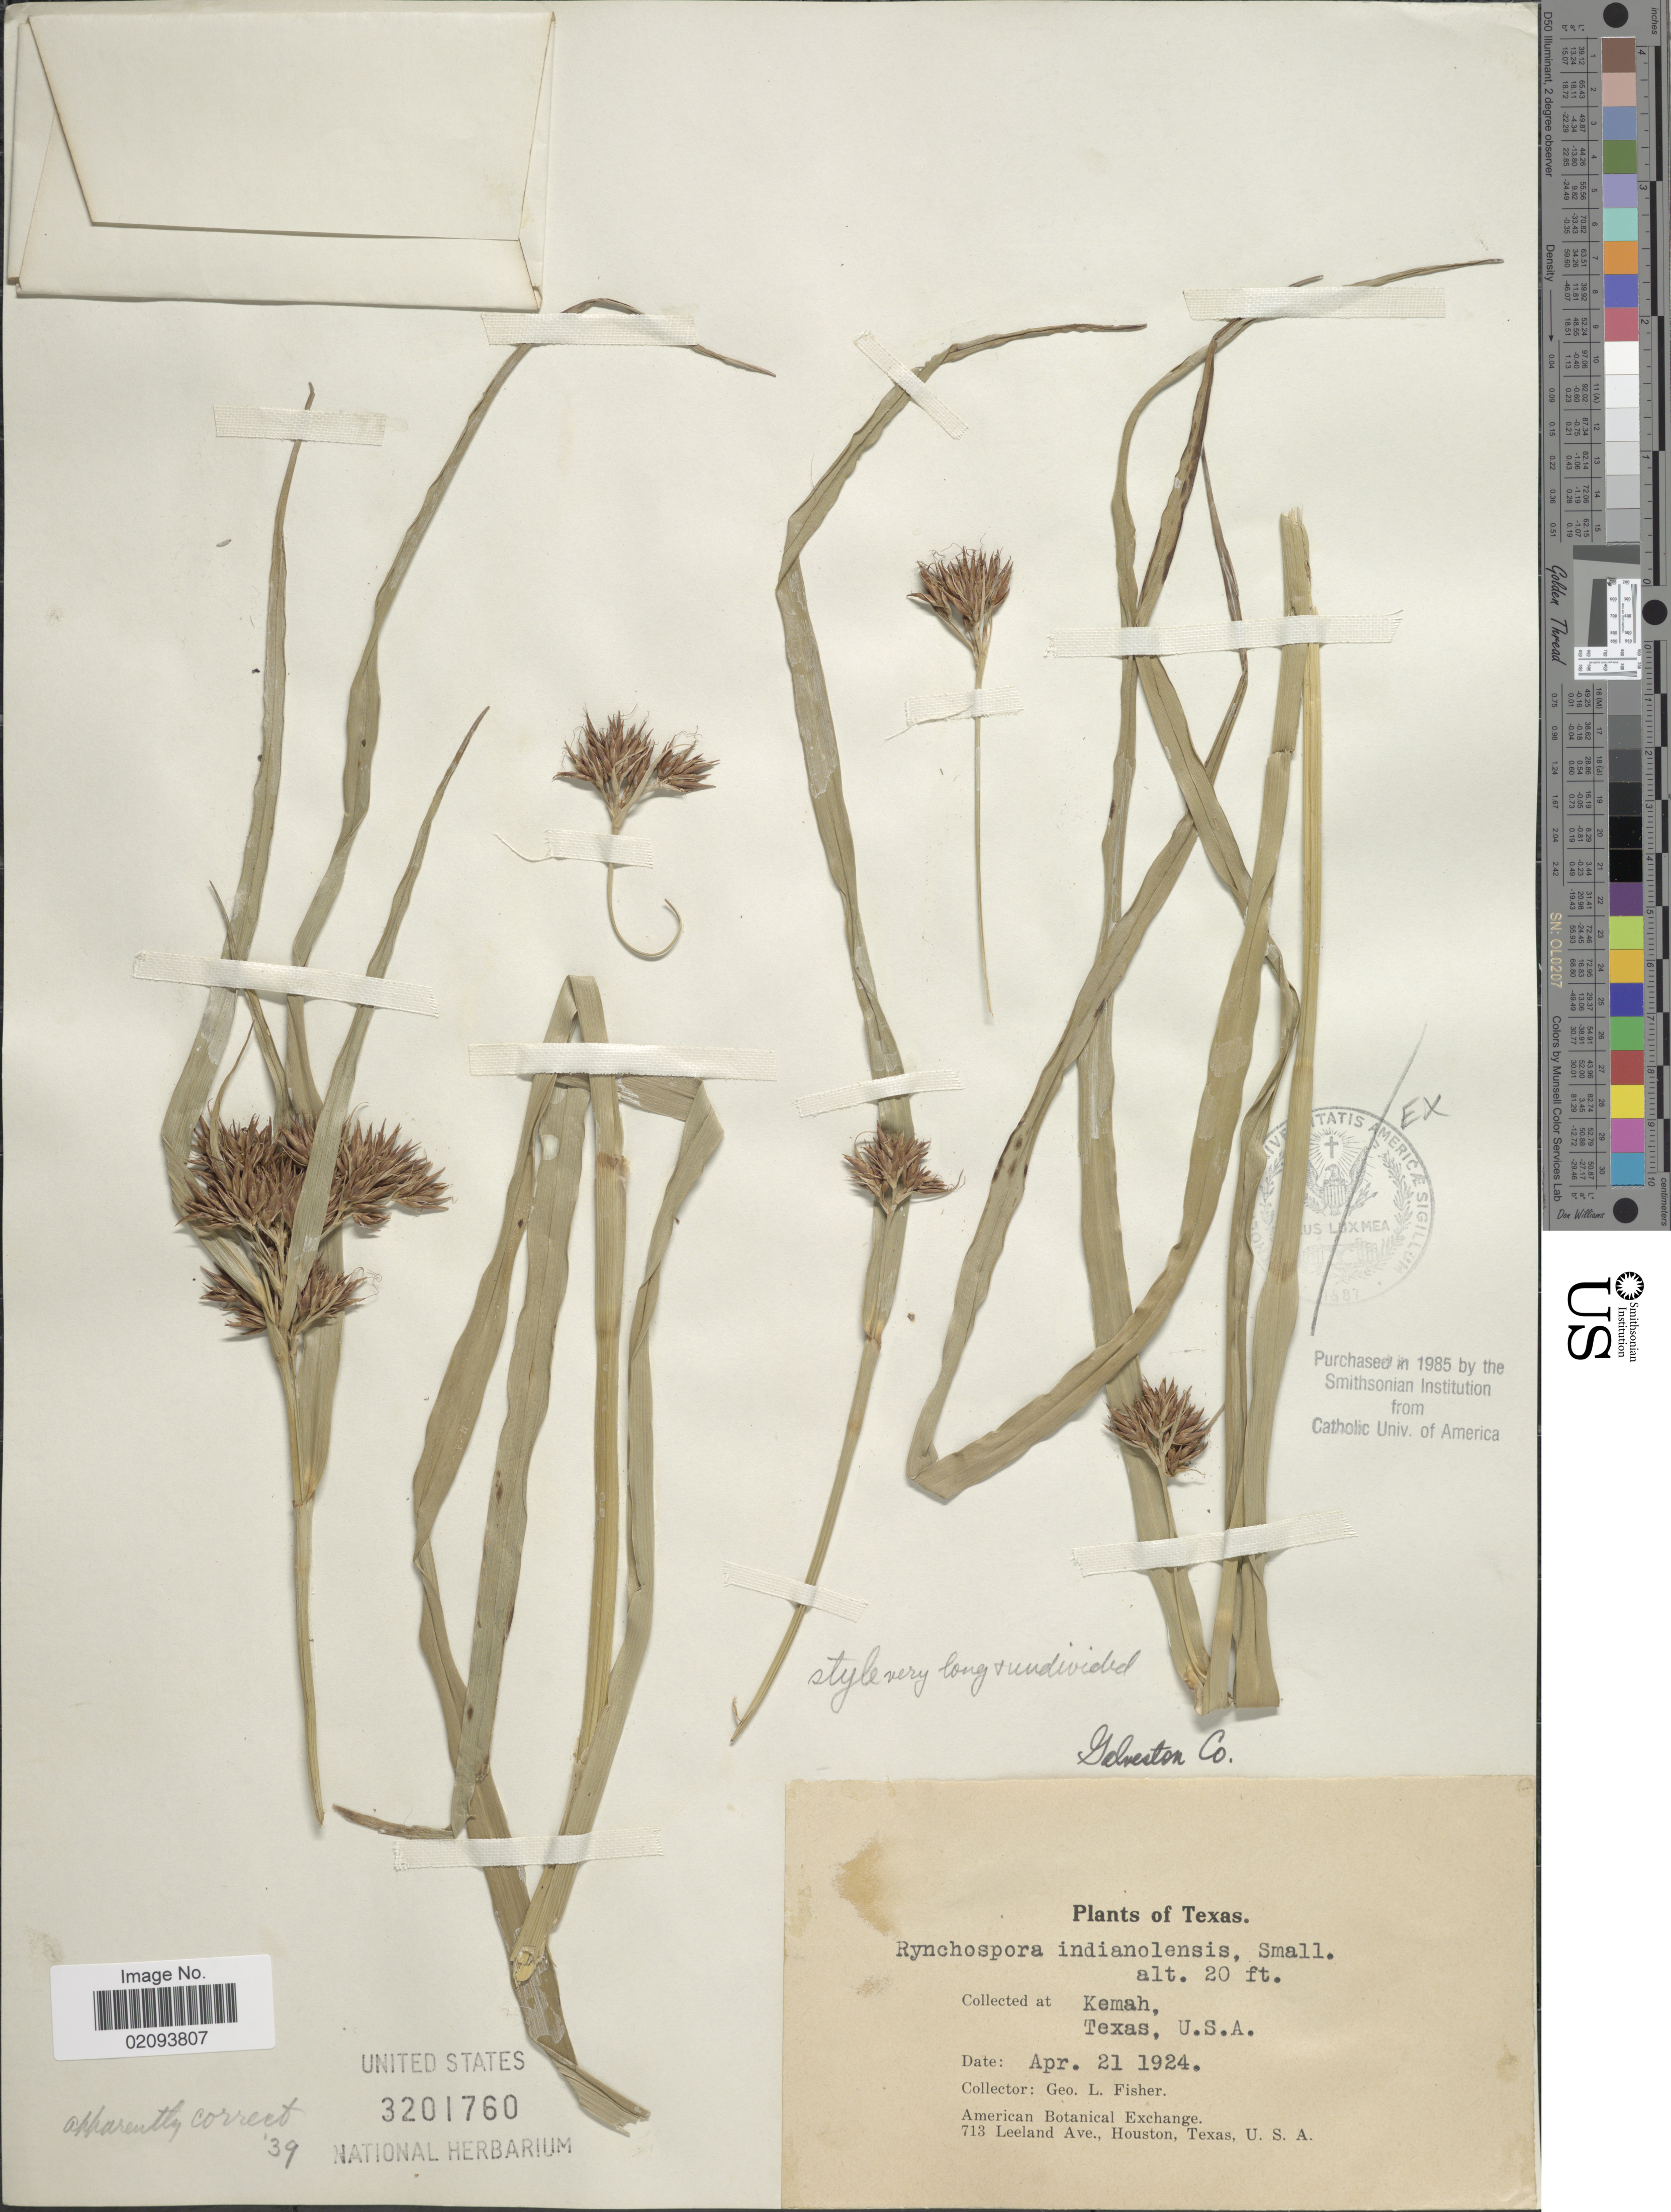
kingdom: Plantae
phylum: Tracheophyta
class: Liliopsida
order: Poales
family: Cyperaceae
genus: Rhynchospora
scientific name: Rhynchospora indianolensis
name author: Small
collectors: G. L. Fisher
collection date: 1924-04-21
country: United States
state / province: Texas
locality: Kemah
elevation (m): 6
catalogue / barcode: US 3201760